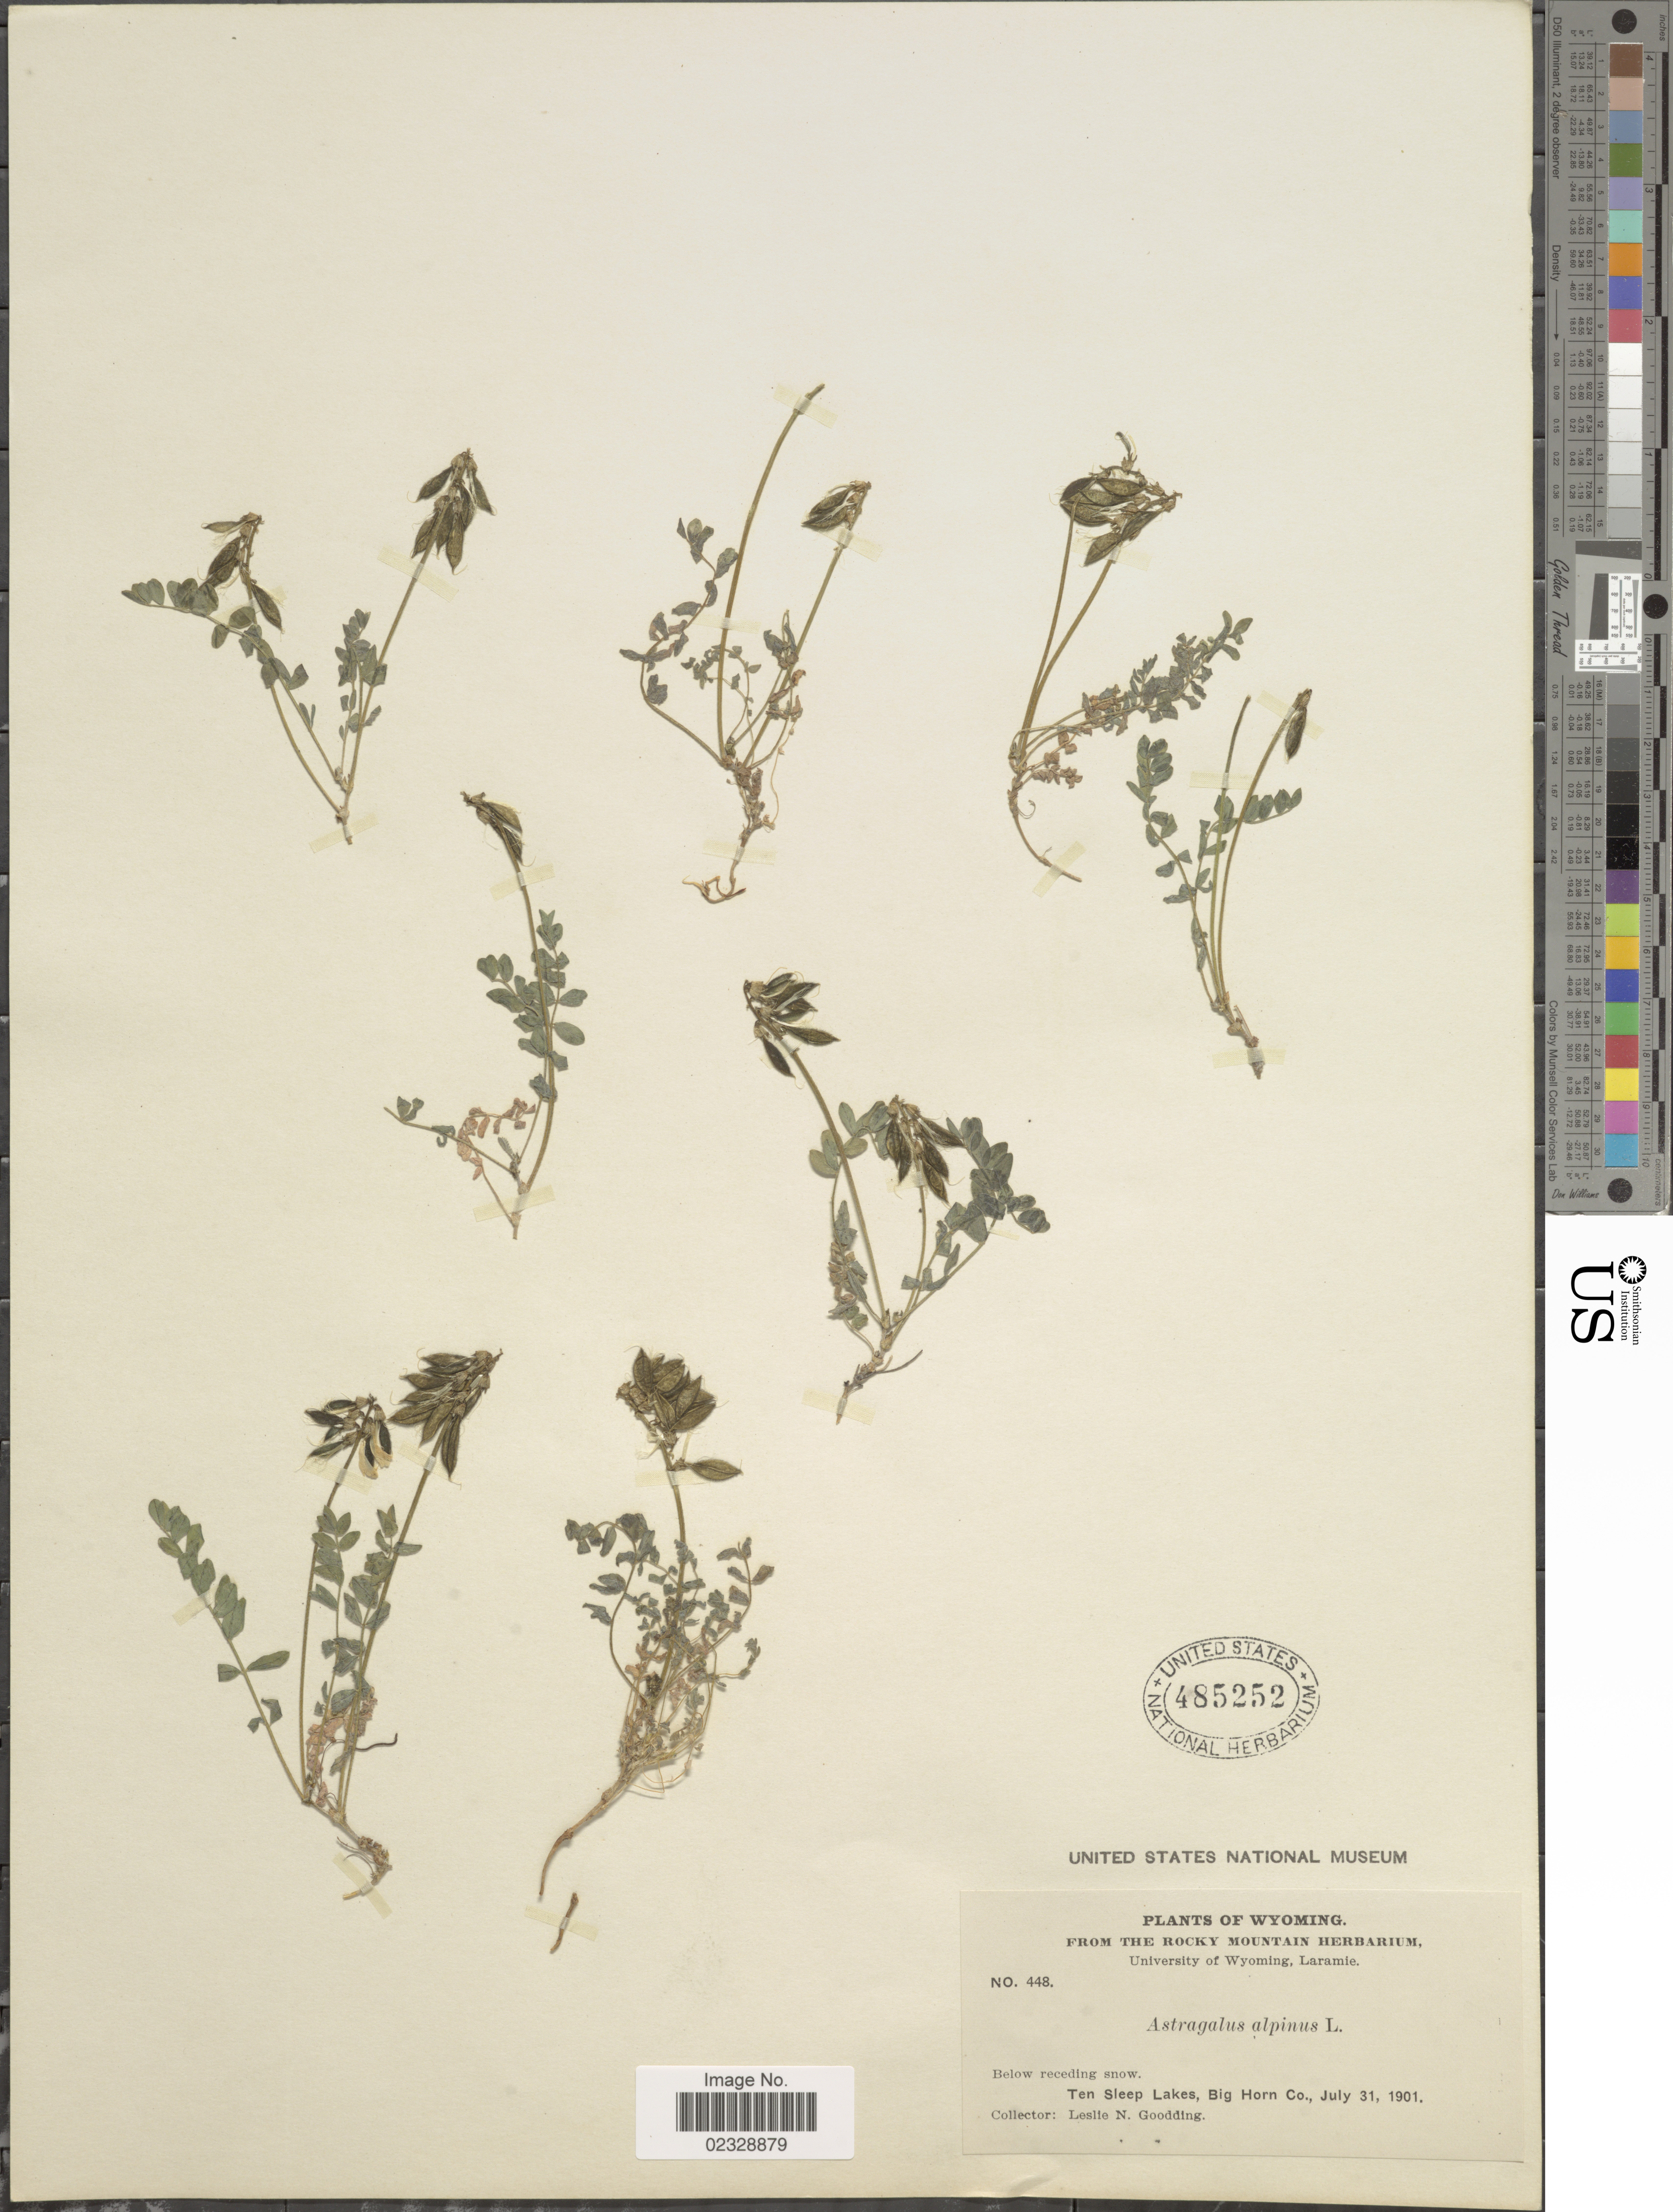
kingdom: Plantae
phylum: Tracheophyta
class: Magnoliopsida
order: Fabales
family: Fabaceae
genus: Astragalus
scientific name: Astragalus alpinus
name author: L.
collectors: L. N. Goodding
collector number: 448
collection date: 1901-07-31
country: United States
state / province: Wyoming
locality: Below receding snow, Ten sleep Lakes, Big Horn Co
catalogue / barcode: US 485252